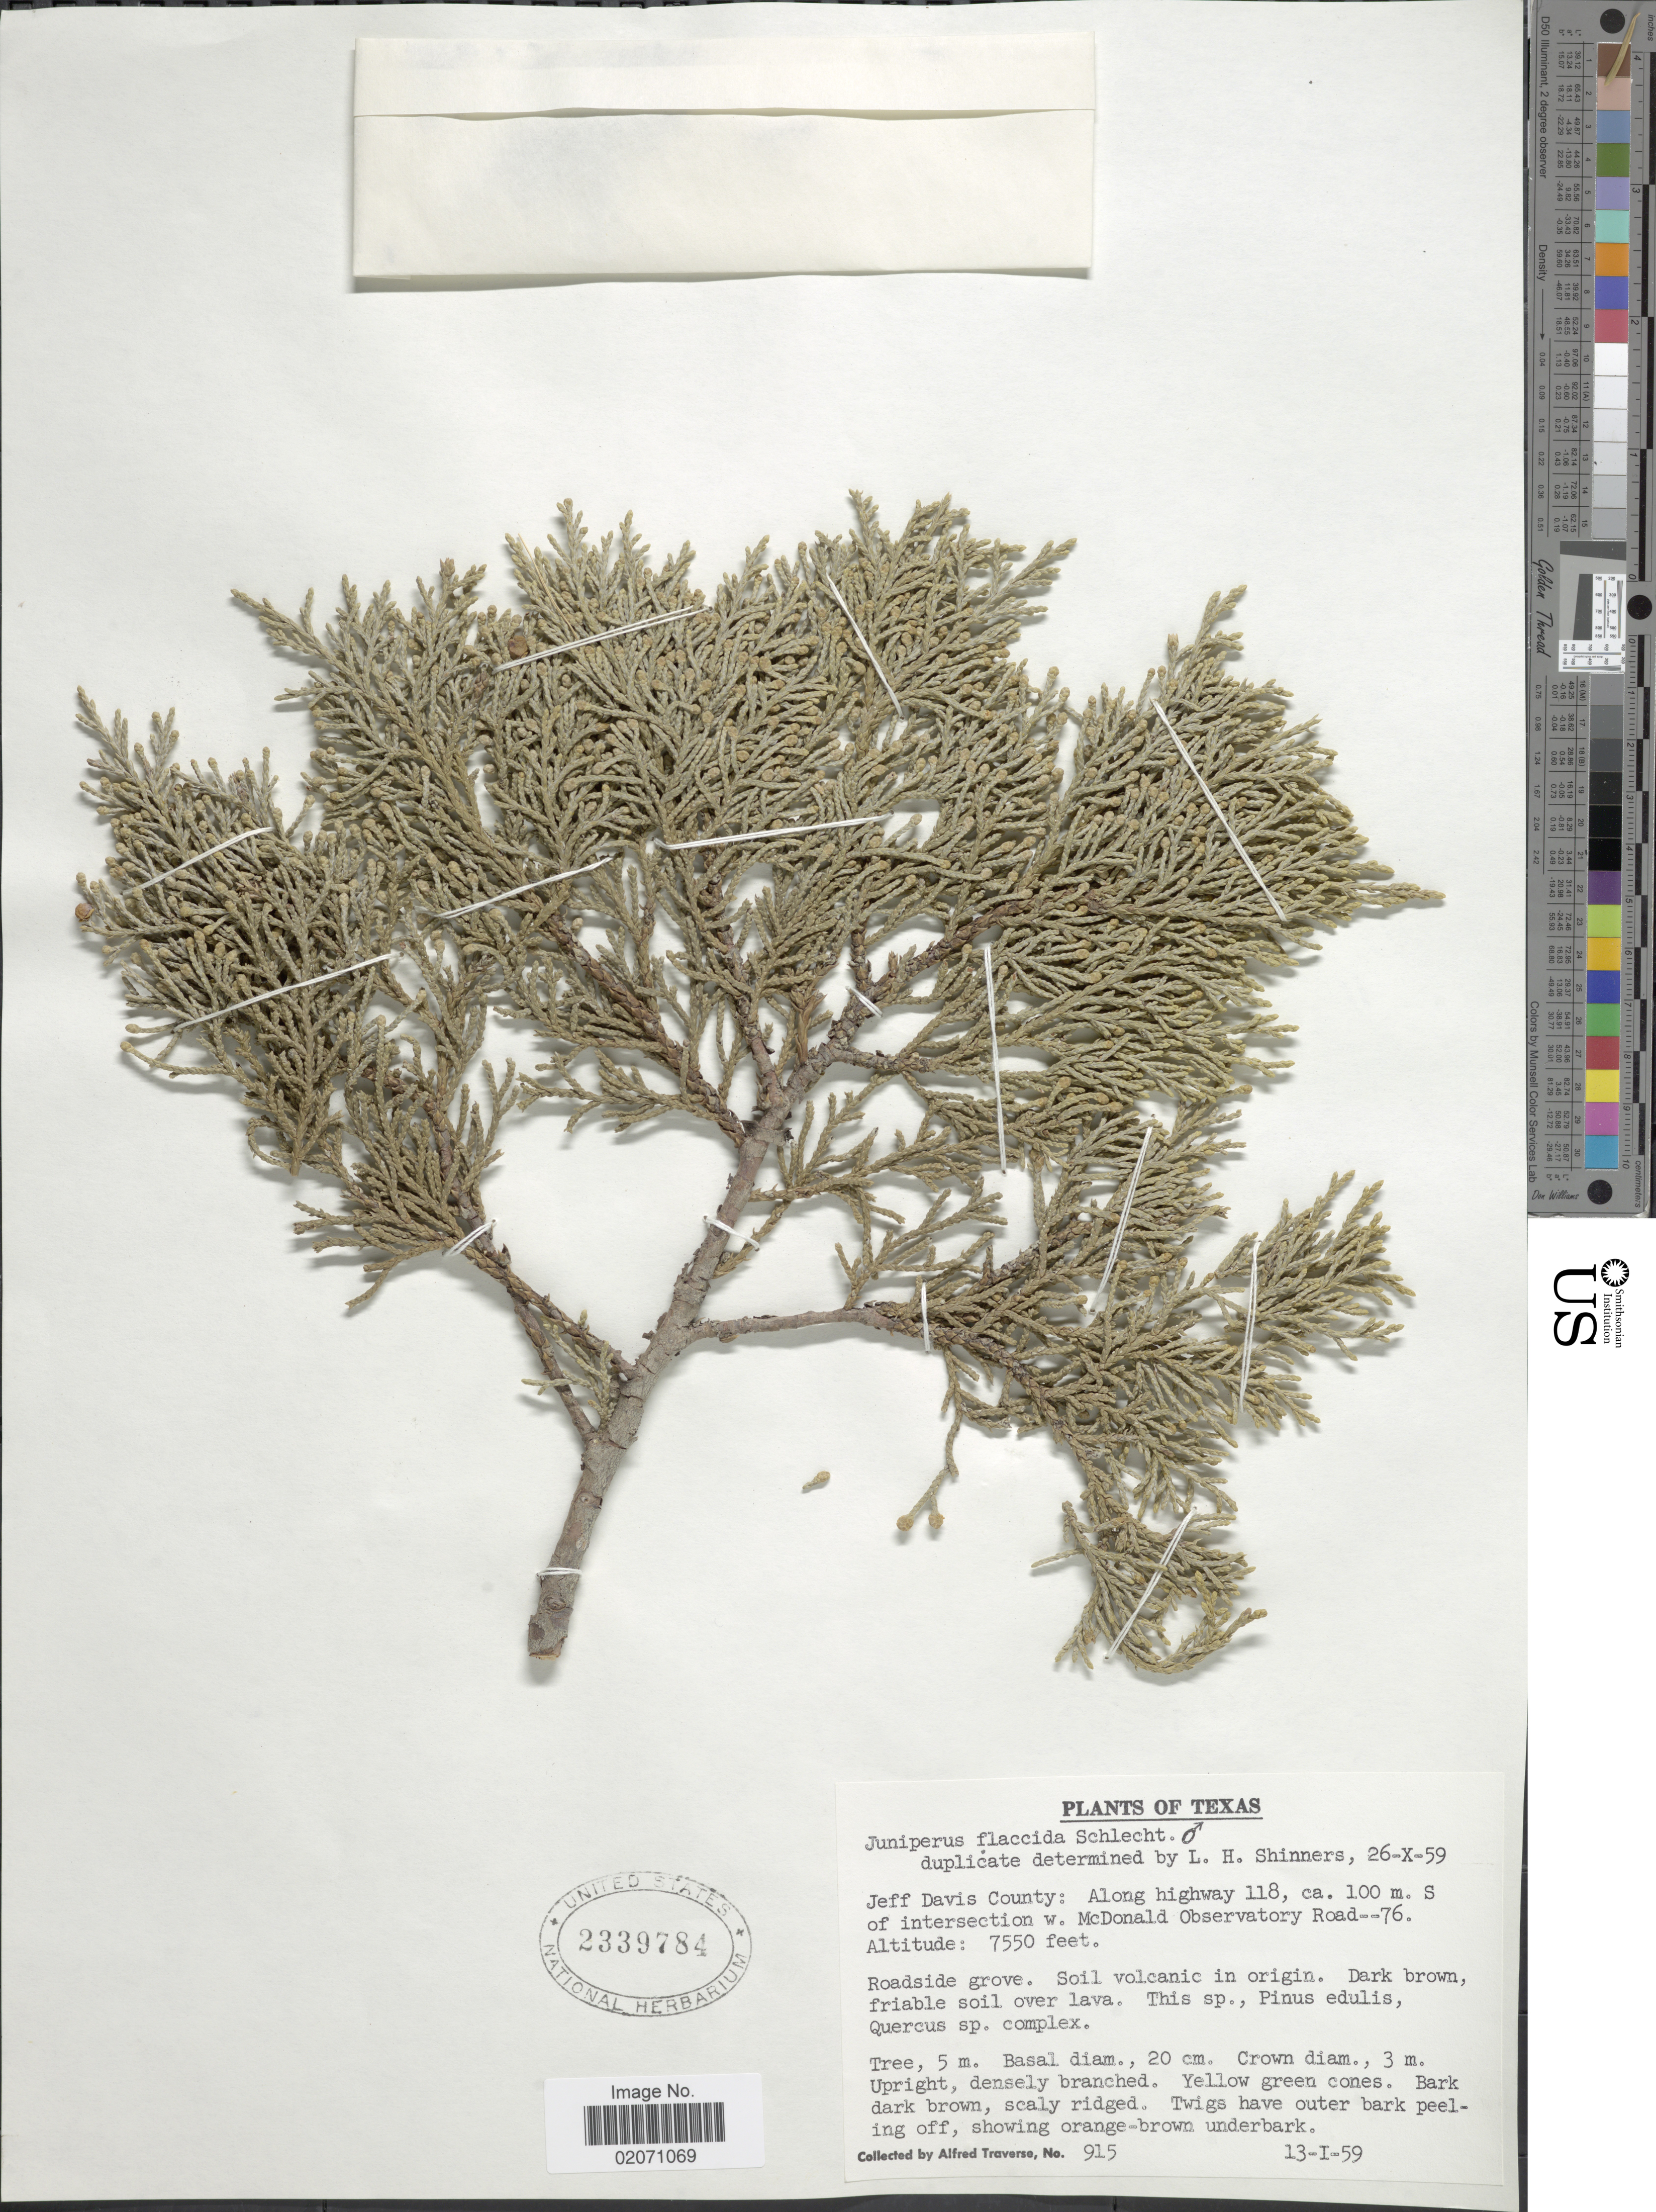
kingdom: Plantae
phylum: Tracheophyta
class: Pinopsida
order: Pinales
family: Cupressaceae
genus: Juniperus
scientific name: Juniperus flaccida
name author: Schltdl.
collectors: A. Traverse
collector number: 915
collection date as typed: Transcribed d/m/y: 13/1/59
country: United States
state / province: Texas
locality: Jeff Davis County: Along Highway 118, ca. 100 m. S of intersecton w. McDonald Observatory Road --76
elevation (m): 2301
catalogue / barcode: US 2339784